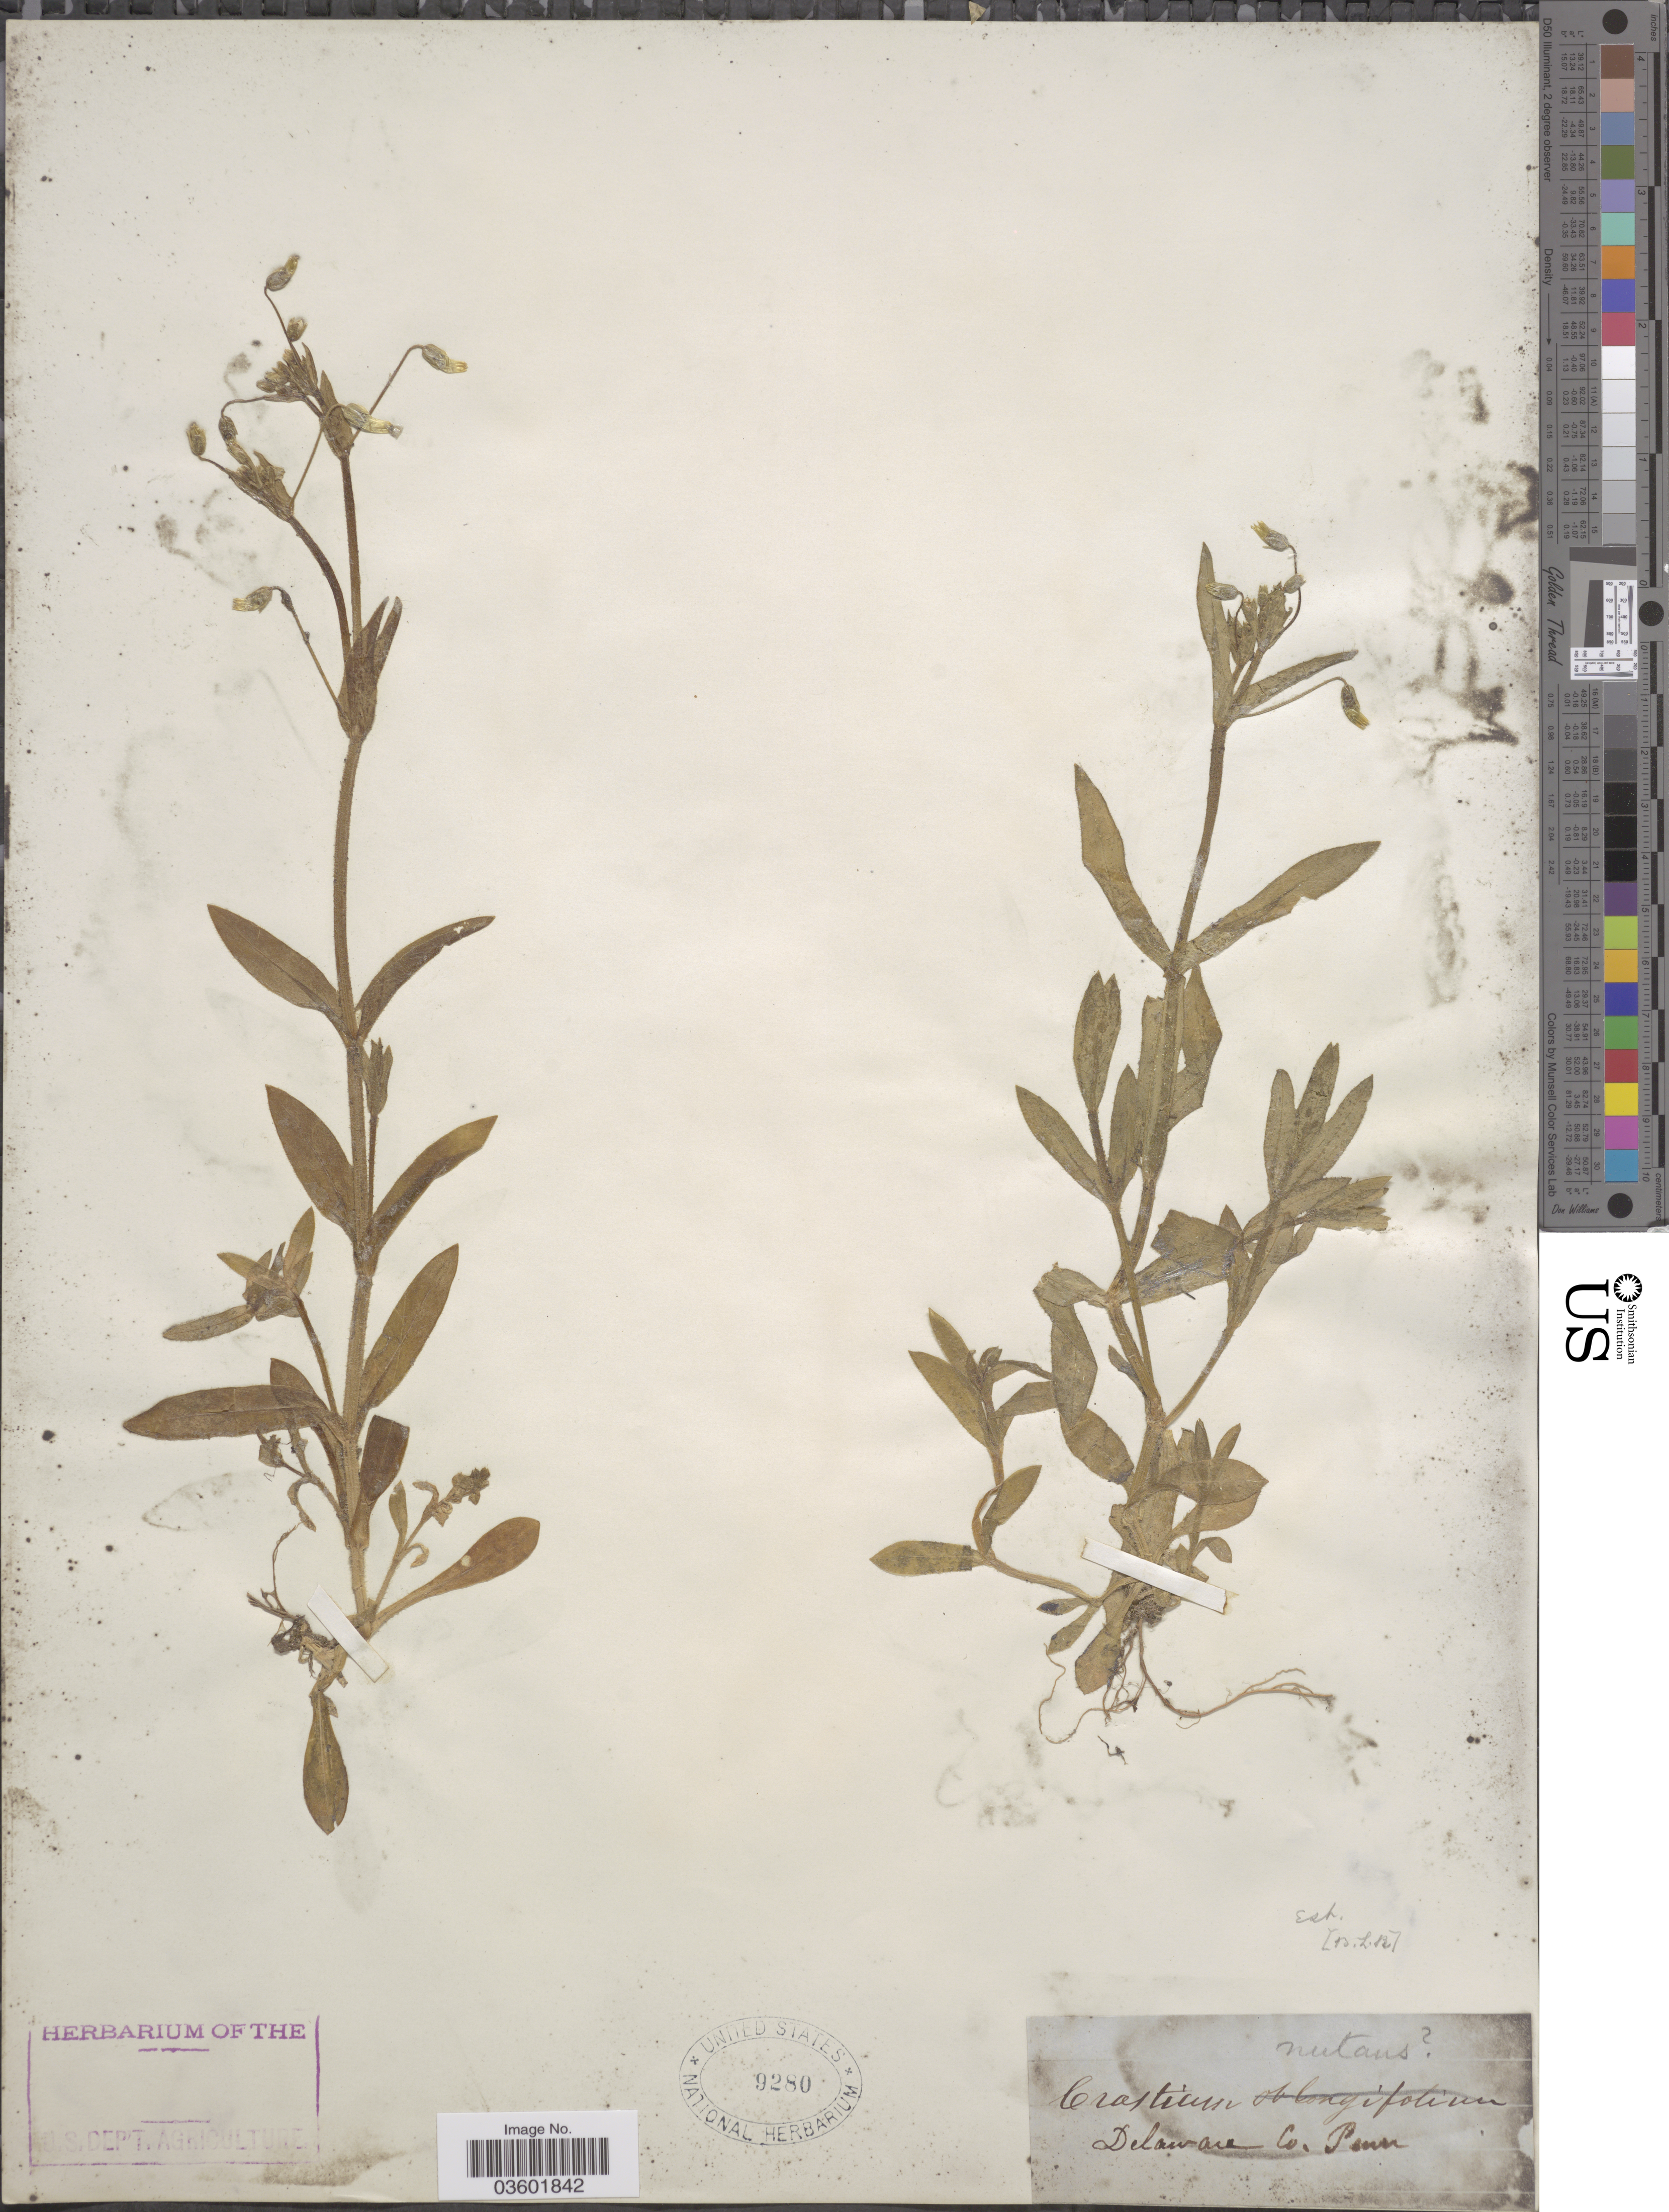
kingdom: Plantae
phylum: Tracheophyta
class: Magnoliopsida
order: Caryophyllales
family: Caryophyllaceae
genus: Cerastium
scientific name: Cerastium longipedunculatum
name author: Muhl.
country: United States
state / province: Pennsylvania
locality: Delaware Co.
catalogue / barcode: US 9280